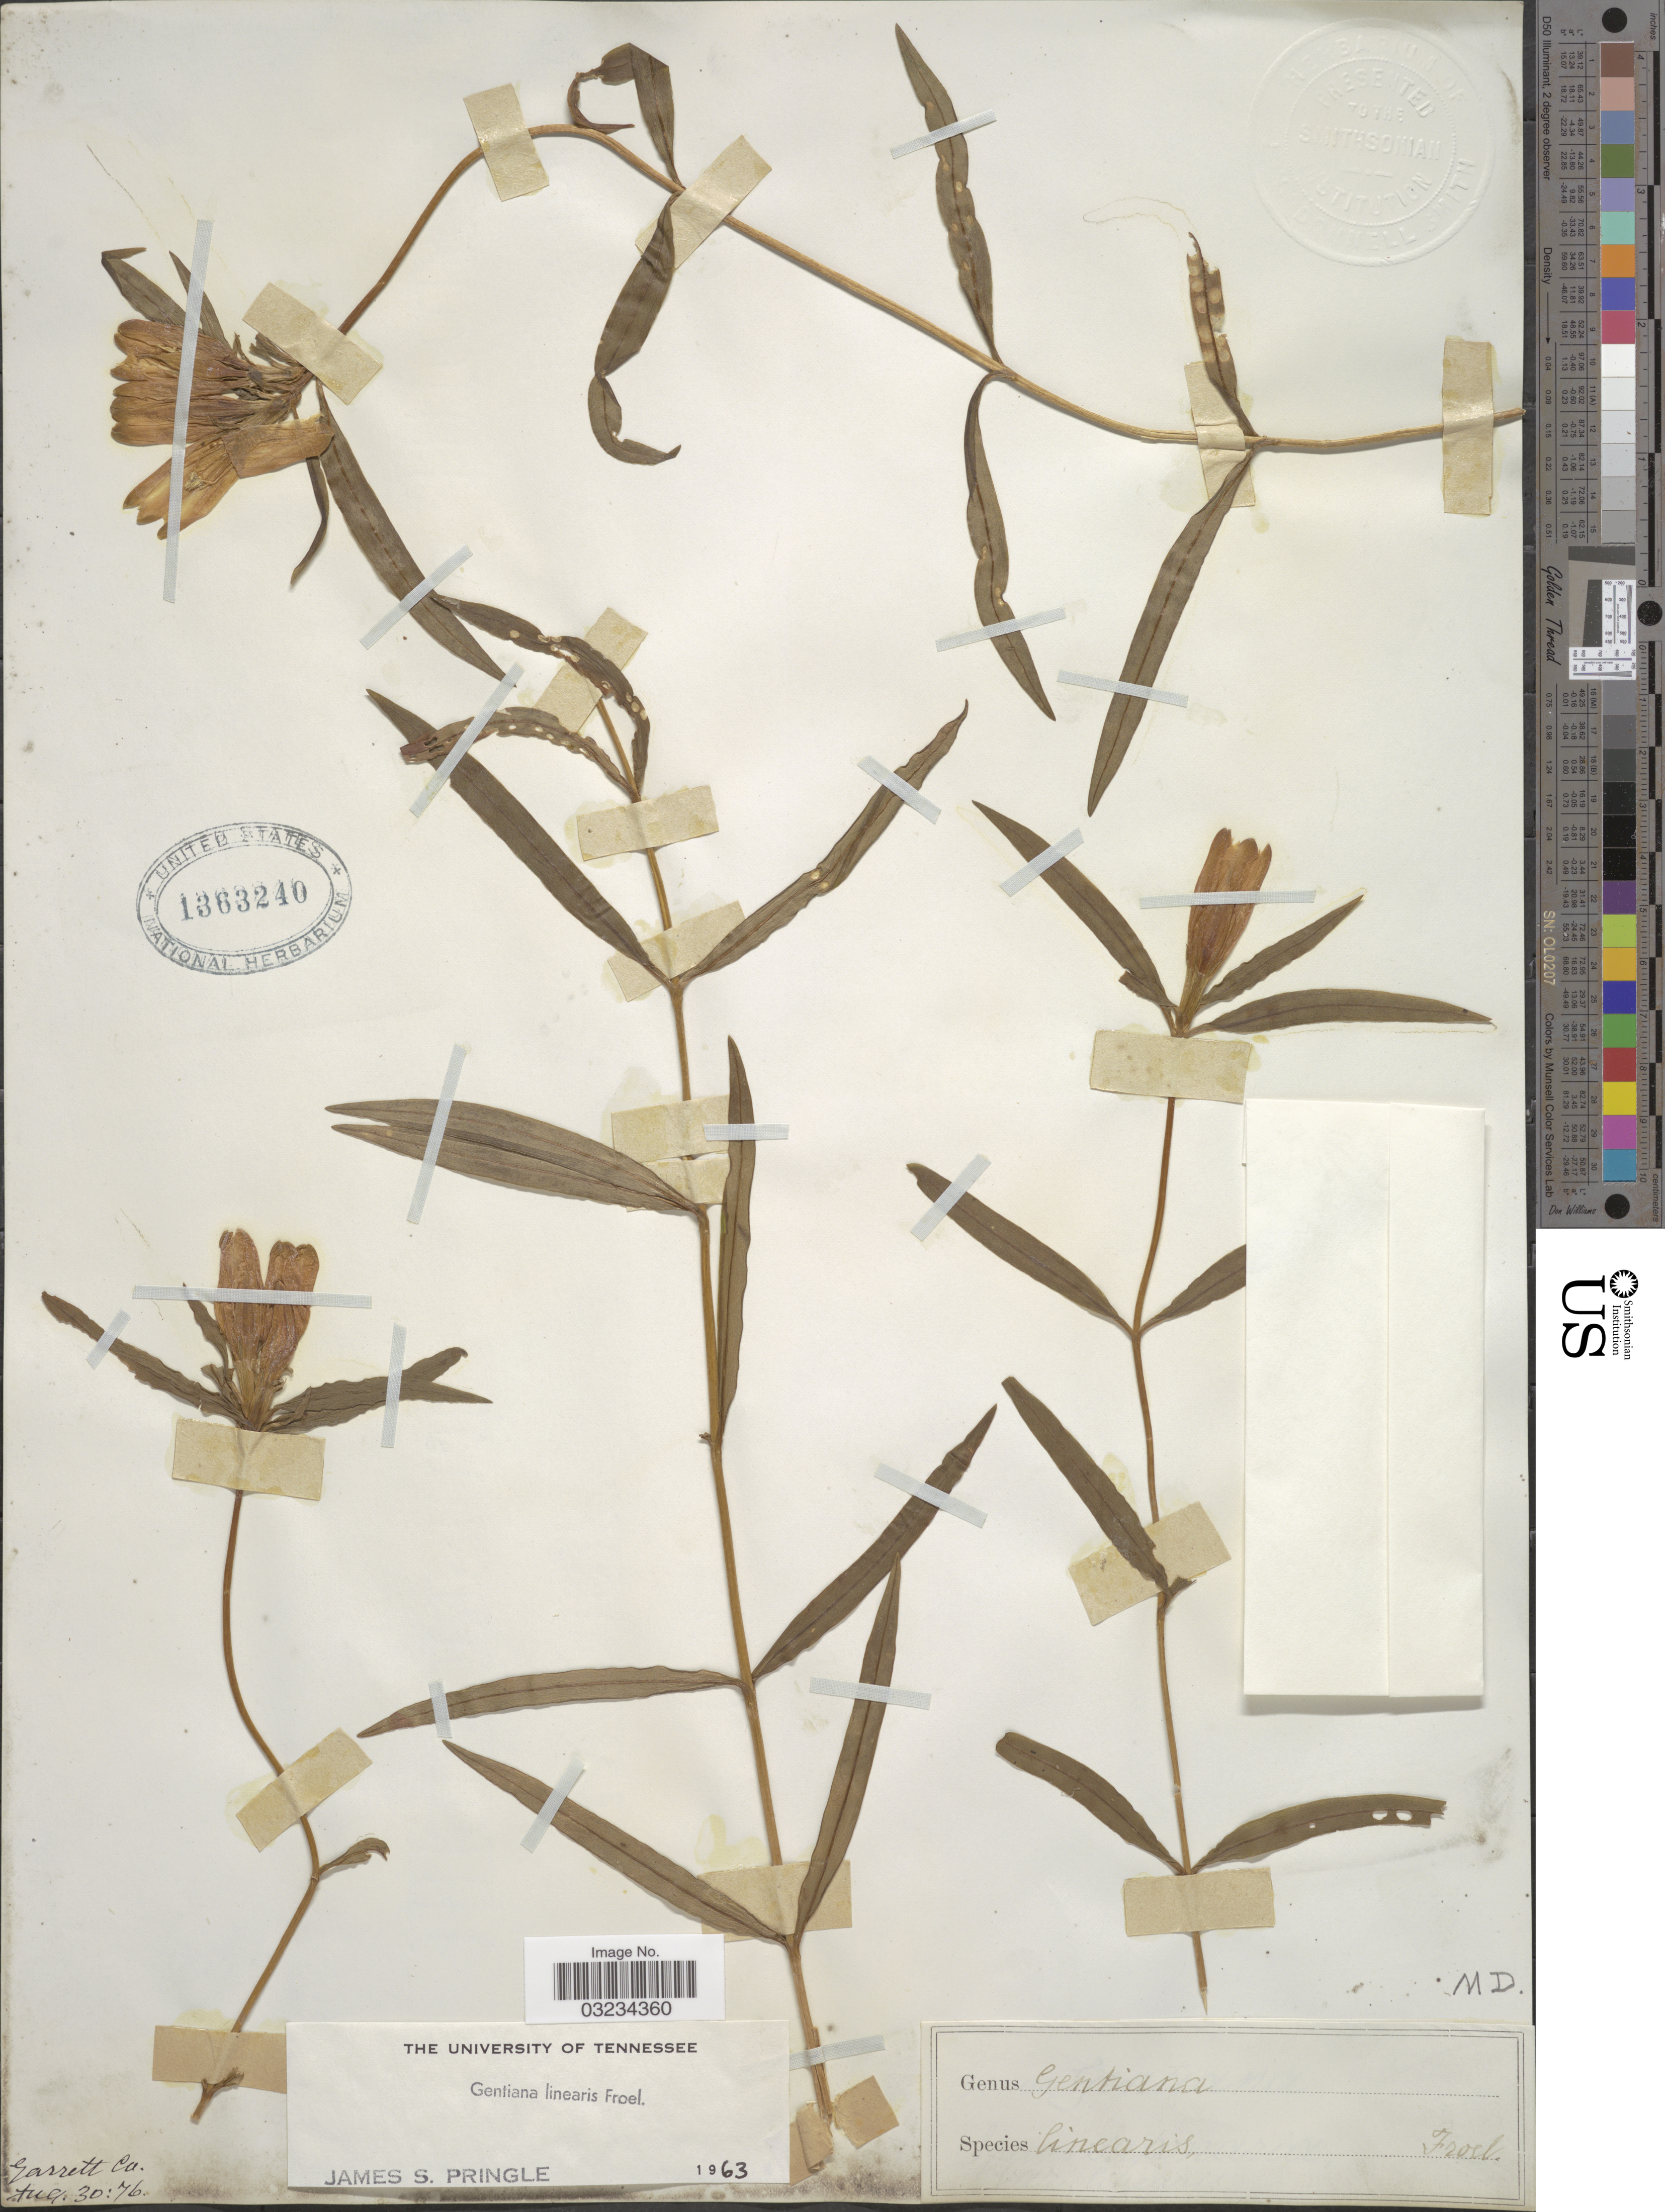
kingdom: Plantae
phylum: Tracheophyta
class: Magnoliopsida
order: Gentianales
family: Gentianaceae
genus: Gentiana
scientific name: Gentiana linearis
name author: Froel.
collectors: J. Donnell Smith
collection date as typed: Transcribed d/m/y: 30/8/76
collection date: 1876-08-30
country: United States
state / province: Maryland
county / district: Garrett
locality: Garrett Co.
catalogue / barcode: US 1363240